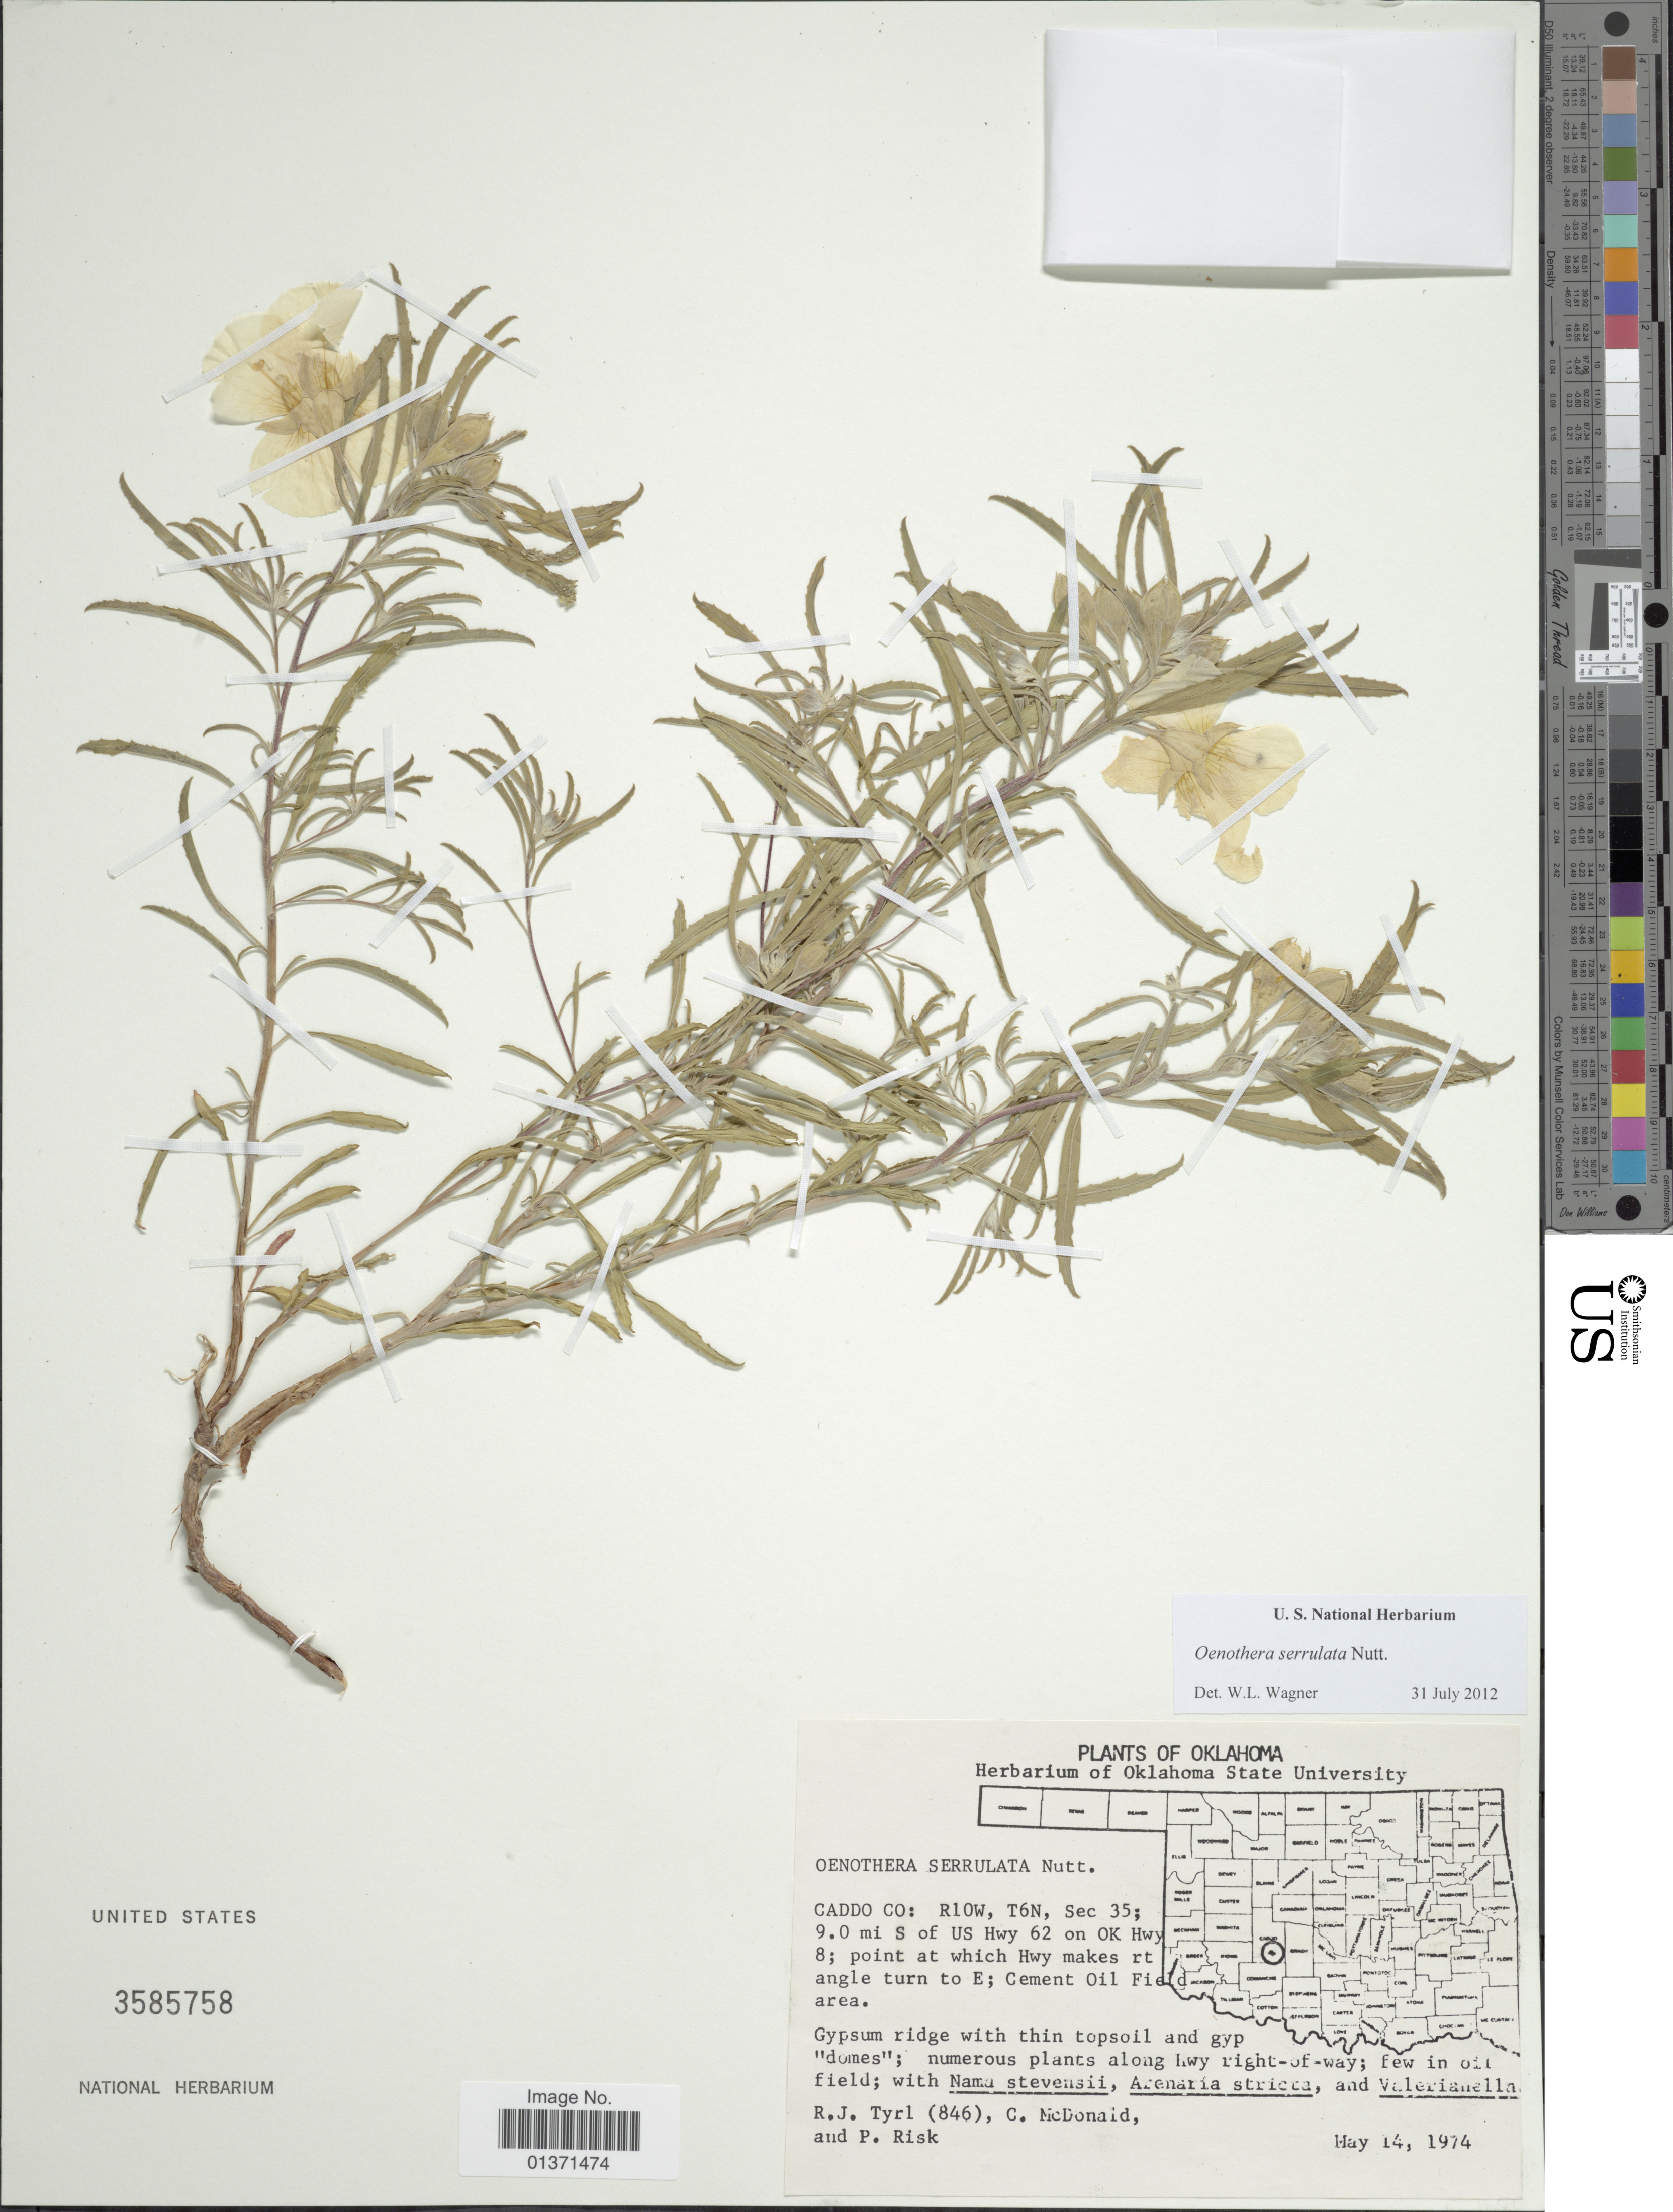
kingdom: Plantae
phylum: Tracheophyta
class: Magnoliopsida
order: Myrtales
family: Onagraceae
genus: Oenothera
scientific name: Oenothera serrulata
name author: Nutt.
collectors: R. Tyrl, C. McDonald & Risk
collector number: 846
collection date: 1974-05-14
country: United States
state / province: Oklahoma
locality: Caddo Co: R10W, T6N, Sec 35; 9.0 mi S of US Hwy 62 on OK Hwy 8; point at which Hwy makes rt angle turn to E; Clement Oil Field area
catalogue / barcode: US 3585758